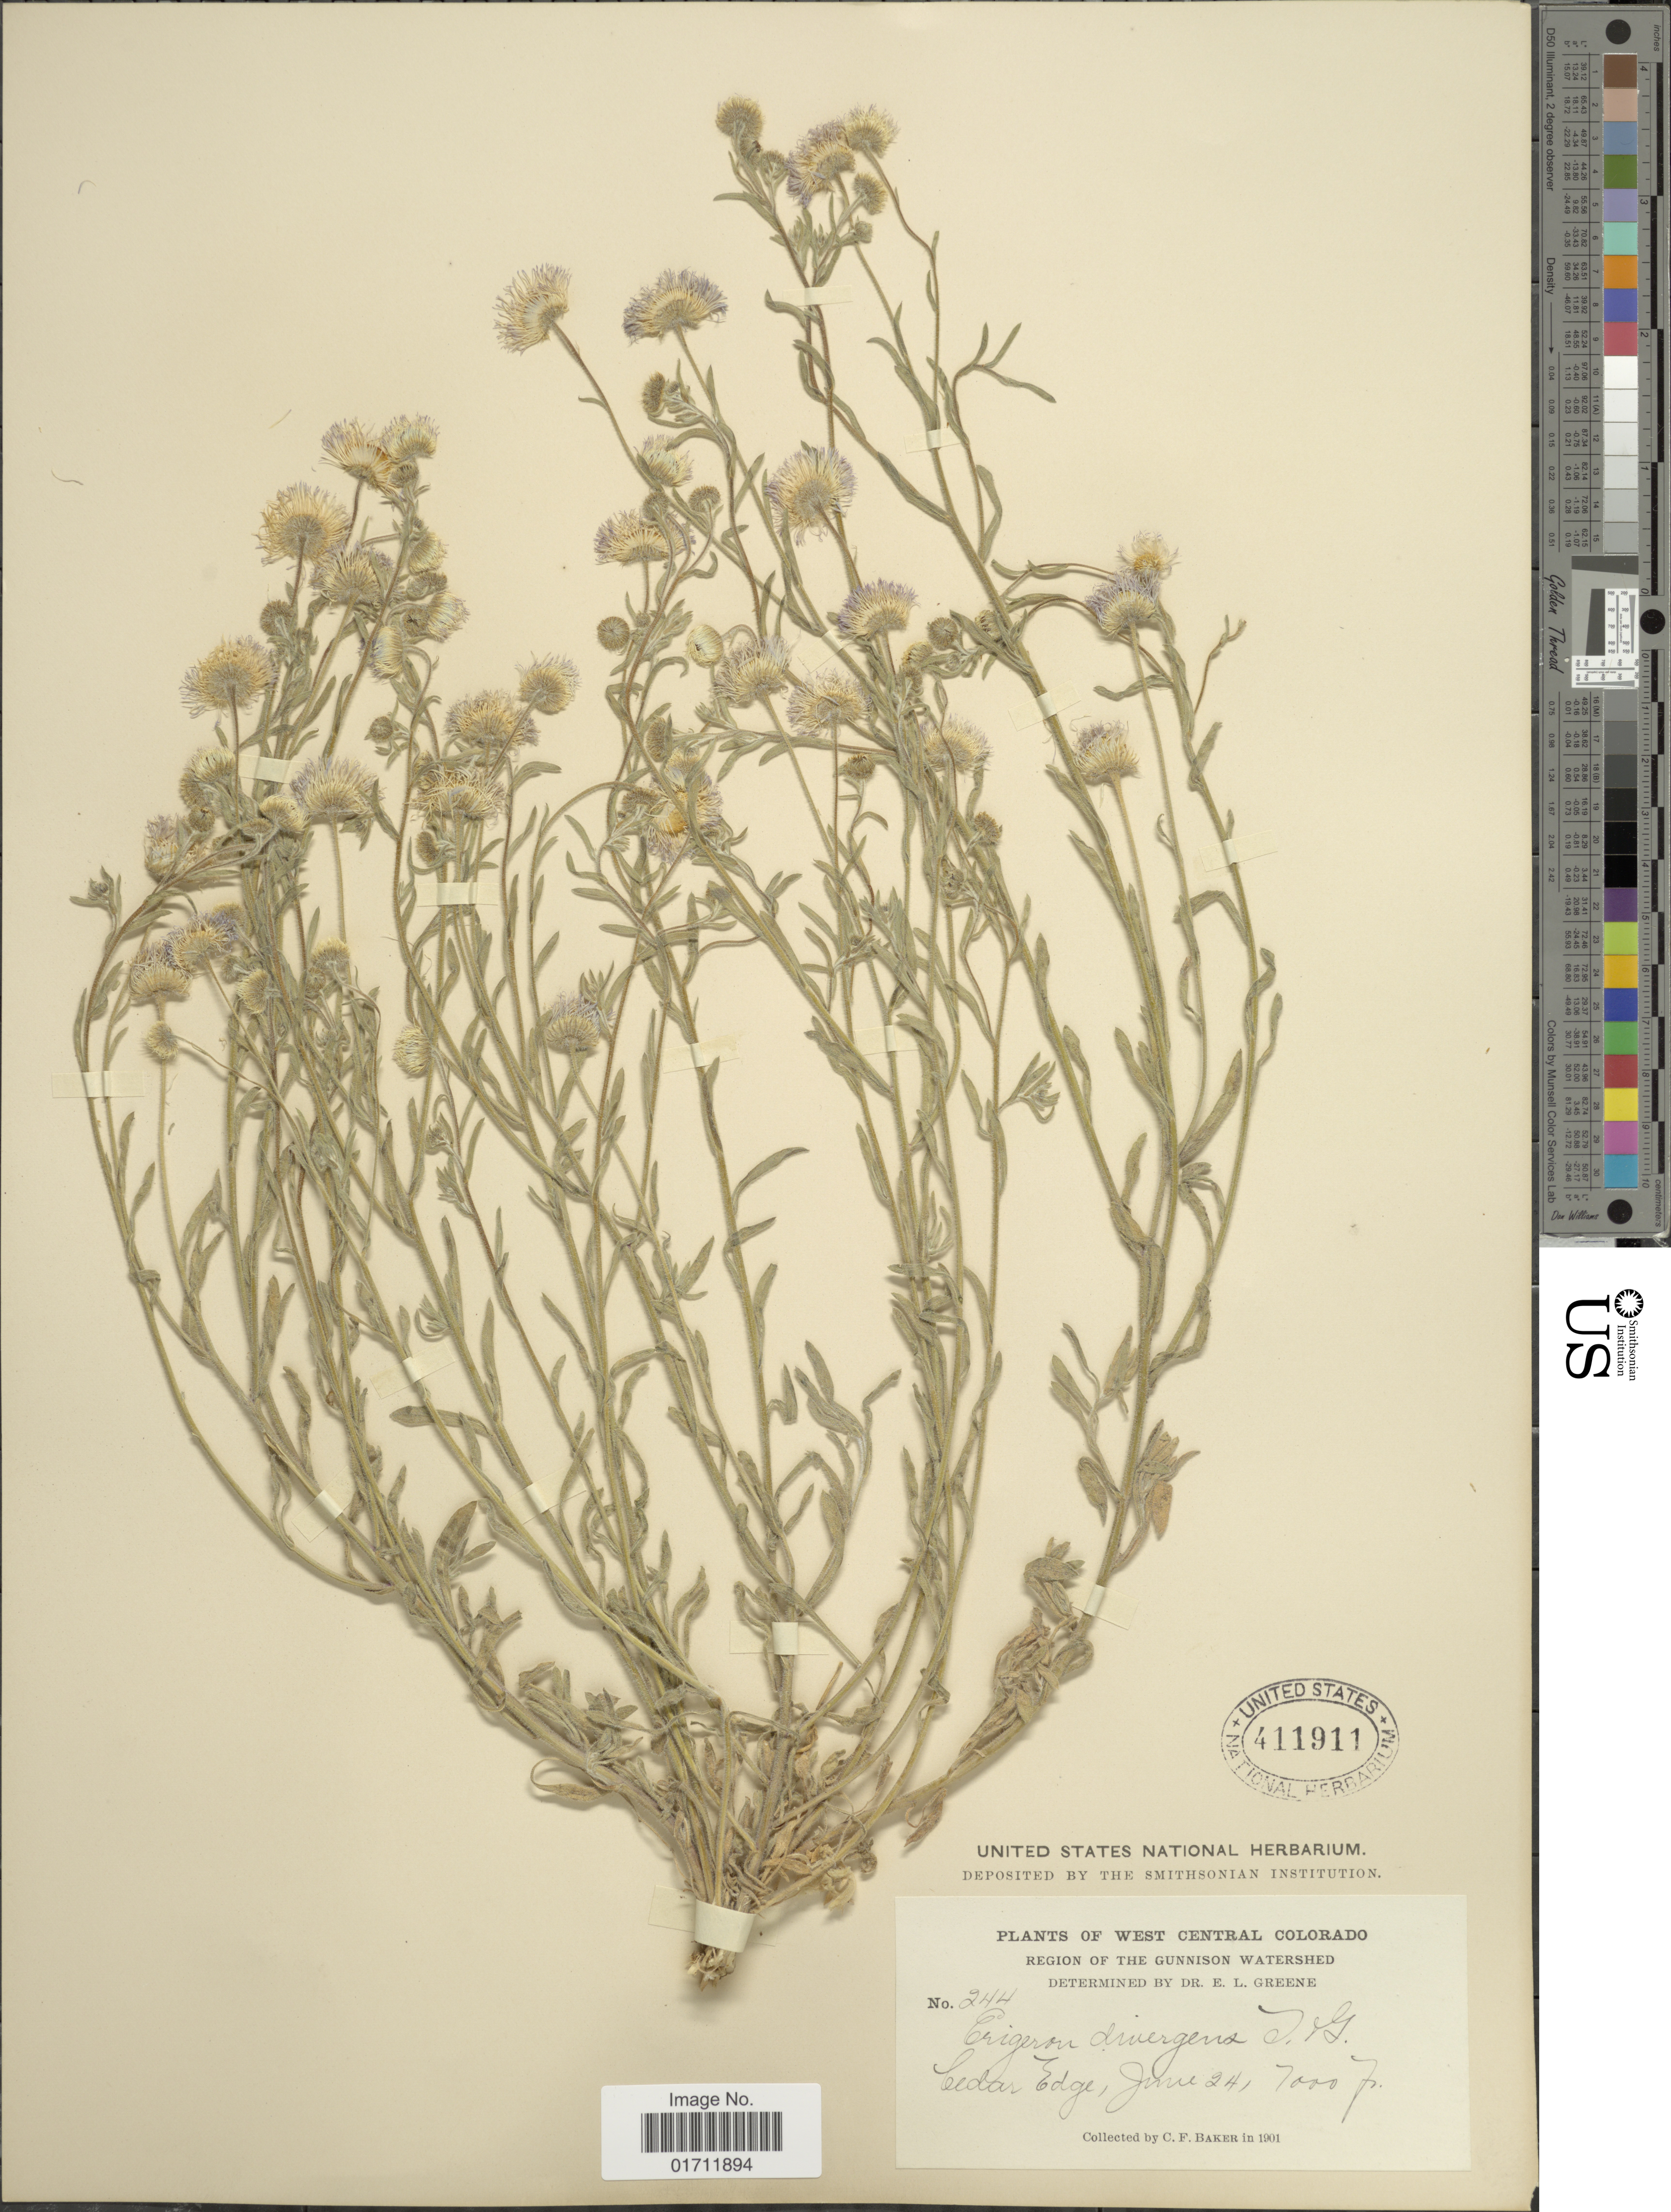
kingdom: Plantae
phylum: Tracheophyta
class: Magnoliopsida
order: Asterales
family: Asteraceae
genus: Erigeron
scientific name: Erigeron divergens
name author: Torr. & A. Gray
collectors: C. F. Baker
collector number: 244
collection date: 1901-06-24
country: United States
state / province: Colorado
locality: West Central Colorado, Region of the Gunnison Watershed, Cedar Edge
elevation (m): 2134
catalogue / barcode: US 411911